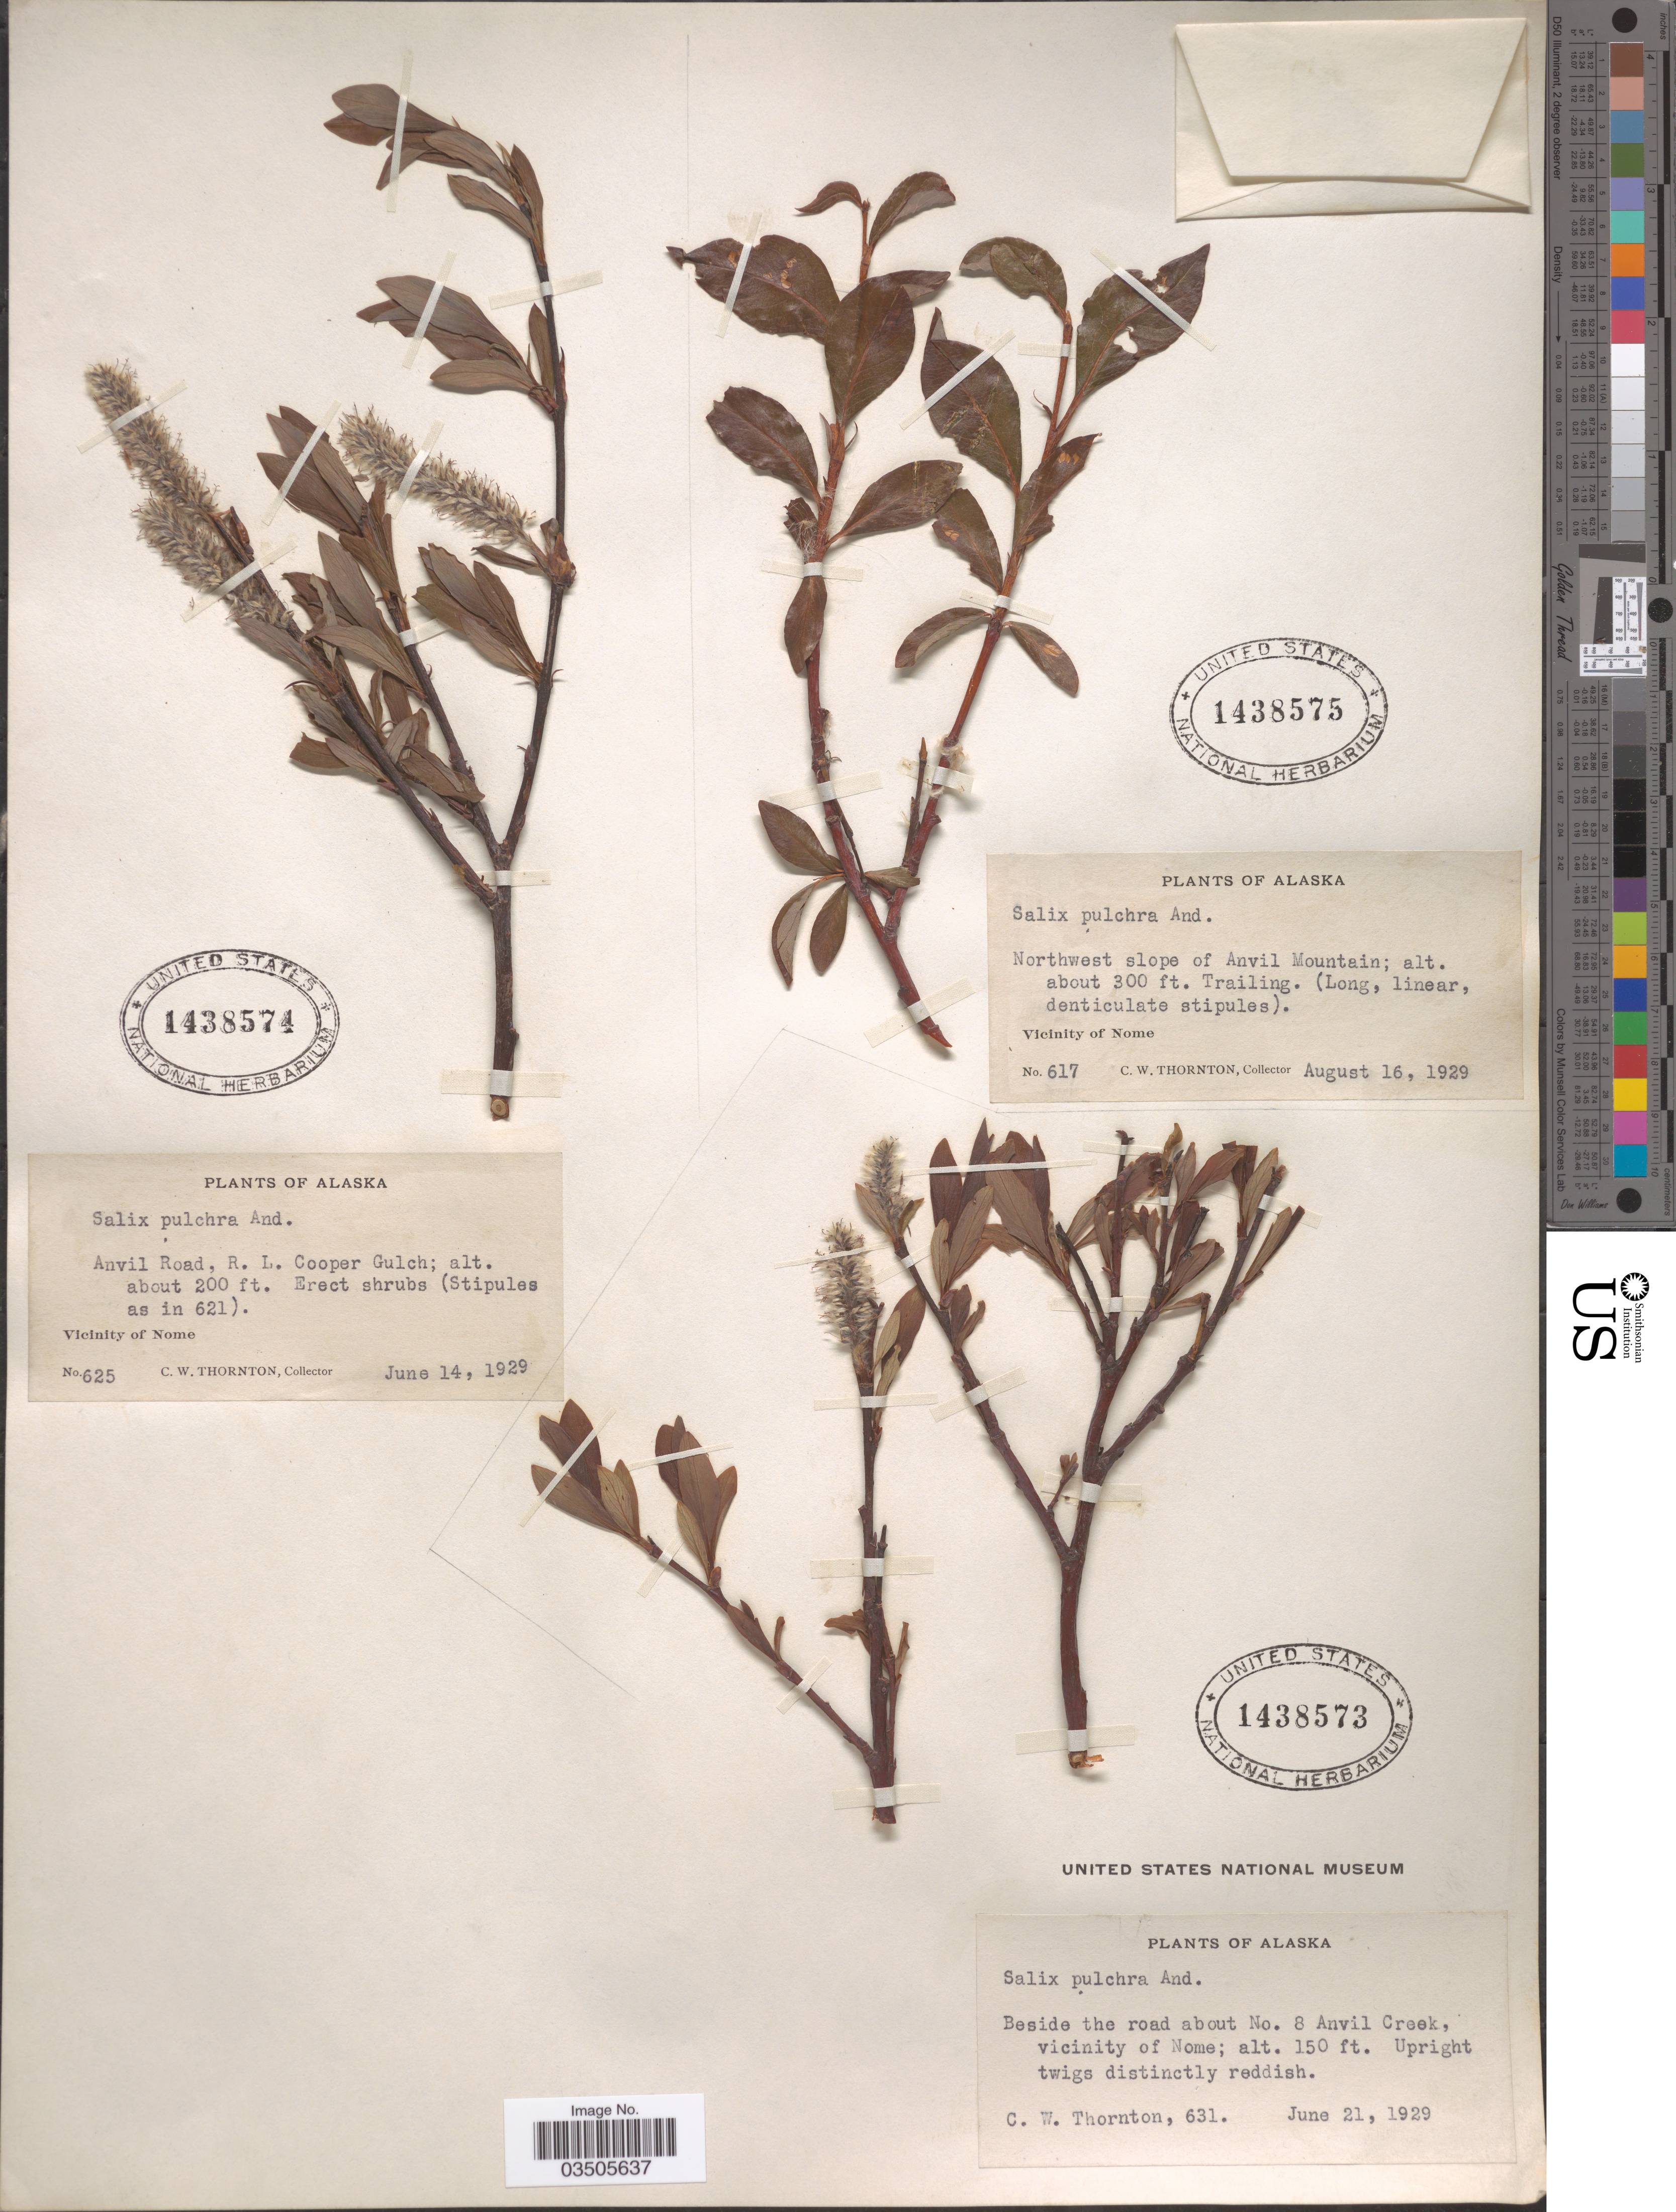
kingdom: Plantae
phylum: Tracheophyta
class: Magnoliopsida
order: Malpighiales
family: Salicaceae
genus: Salix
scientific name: Salix pulchra var. yukonensis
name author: C.K. Schneid.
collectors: C. Thornton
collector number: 631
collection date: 1929-06-21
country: United States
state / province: Alaska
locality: Beside the road about No. 8 Anvil Creek, vicinity of Nome.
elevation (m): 46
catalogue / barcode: US 1438573-3